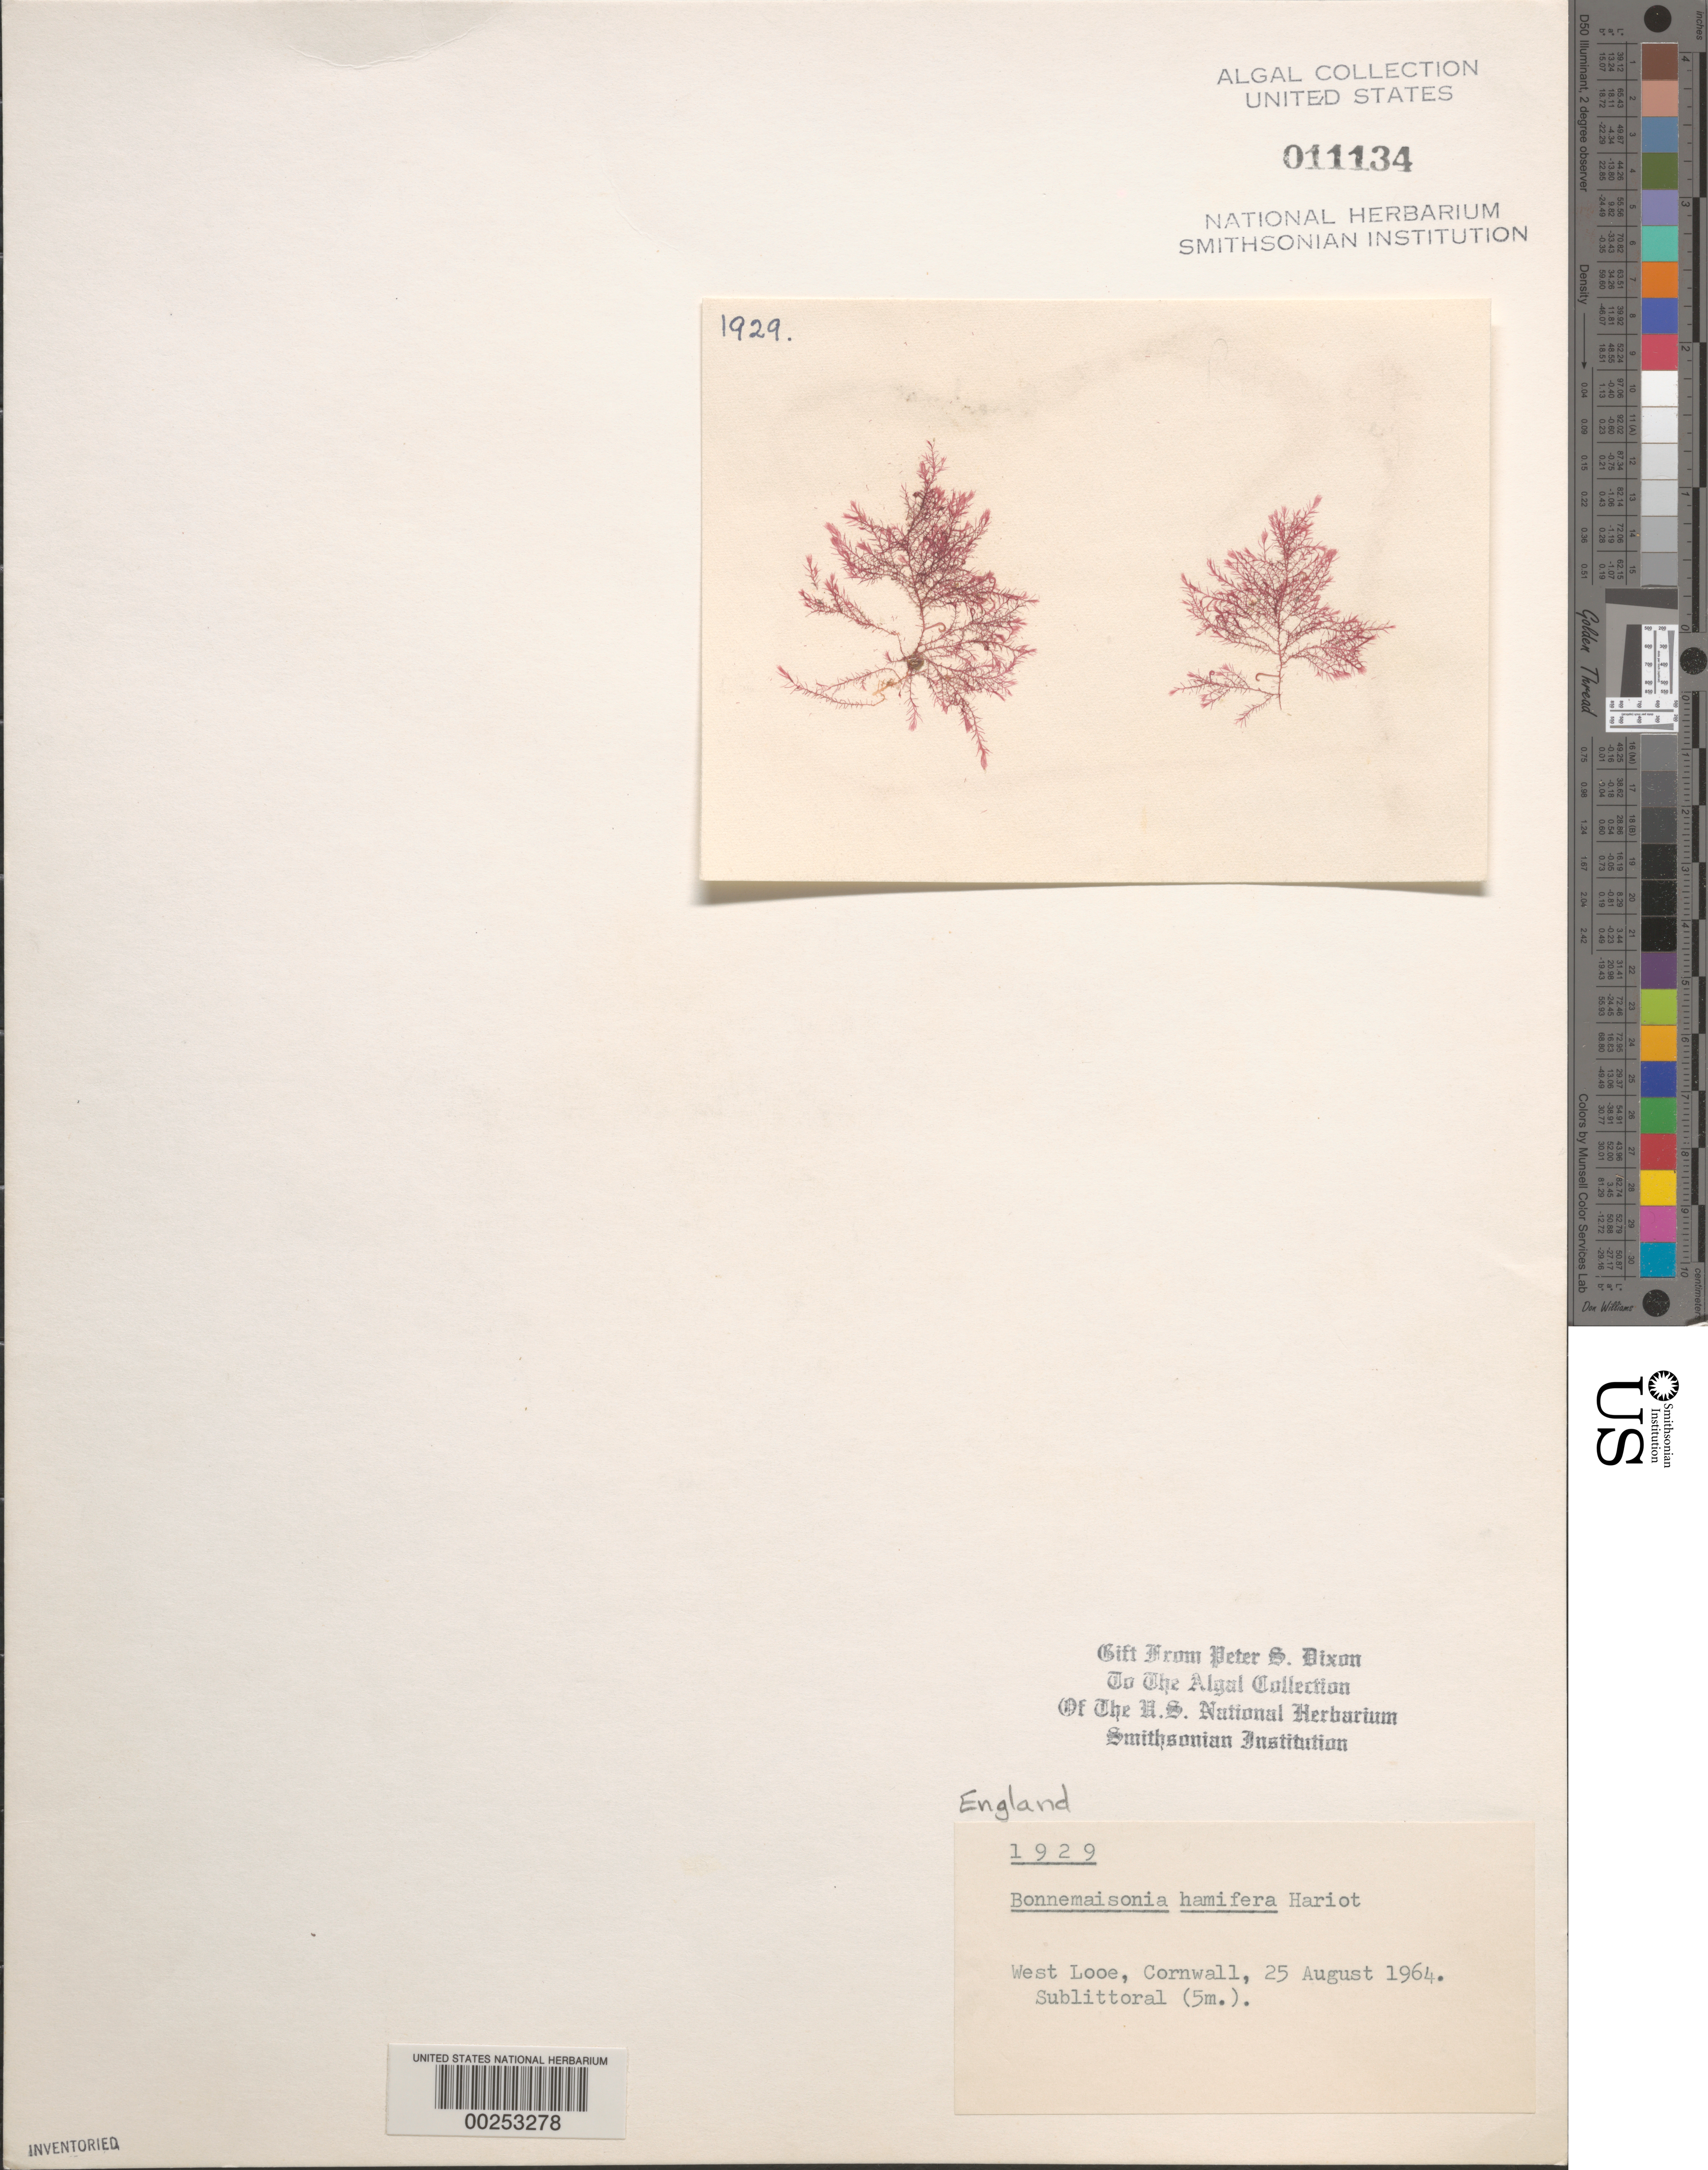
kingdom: Plantae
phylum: Rhodophyta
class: Florideophyceae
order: Bonnemaisoniales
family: Bonnemaisoniaceae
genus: Bonnemaisonia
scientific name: Bonnemaisonia hamifera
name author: P. Hariot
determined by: Dixon, P. S.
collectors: P. S. Dixon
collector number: PSD 1929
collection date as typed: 25 Aug 1964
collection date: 1964-08-25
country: United Kingdom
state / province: England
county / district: Cornwall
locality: West Looe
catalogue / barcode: US 11134